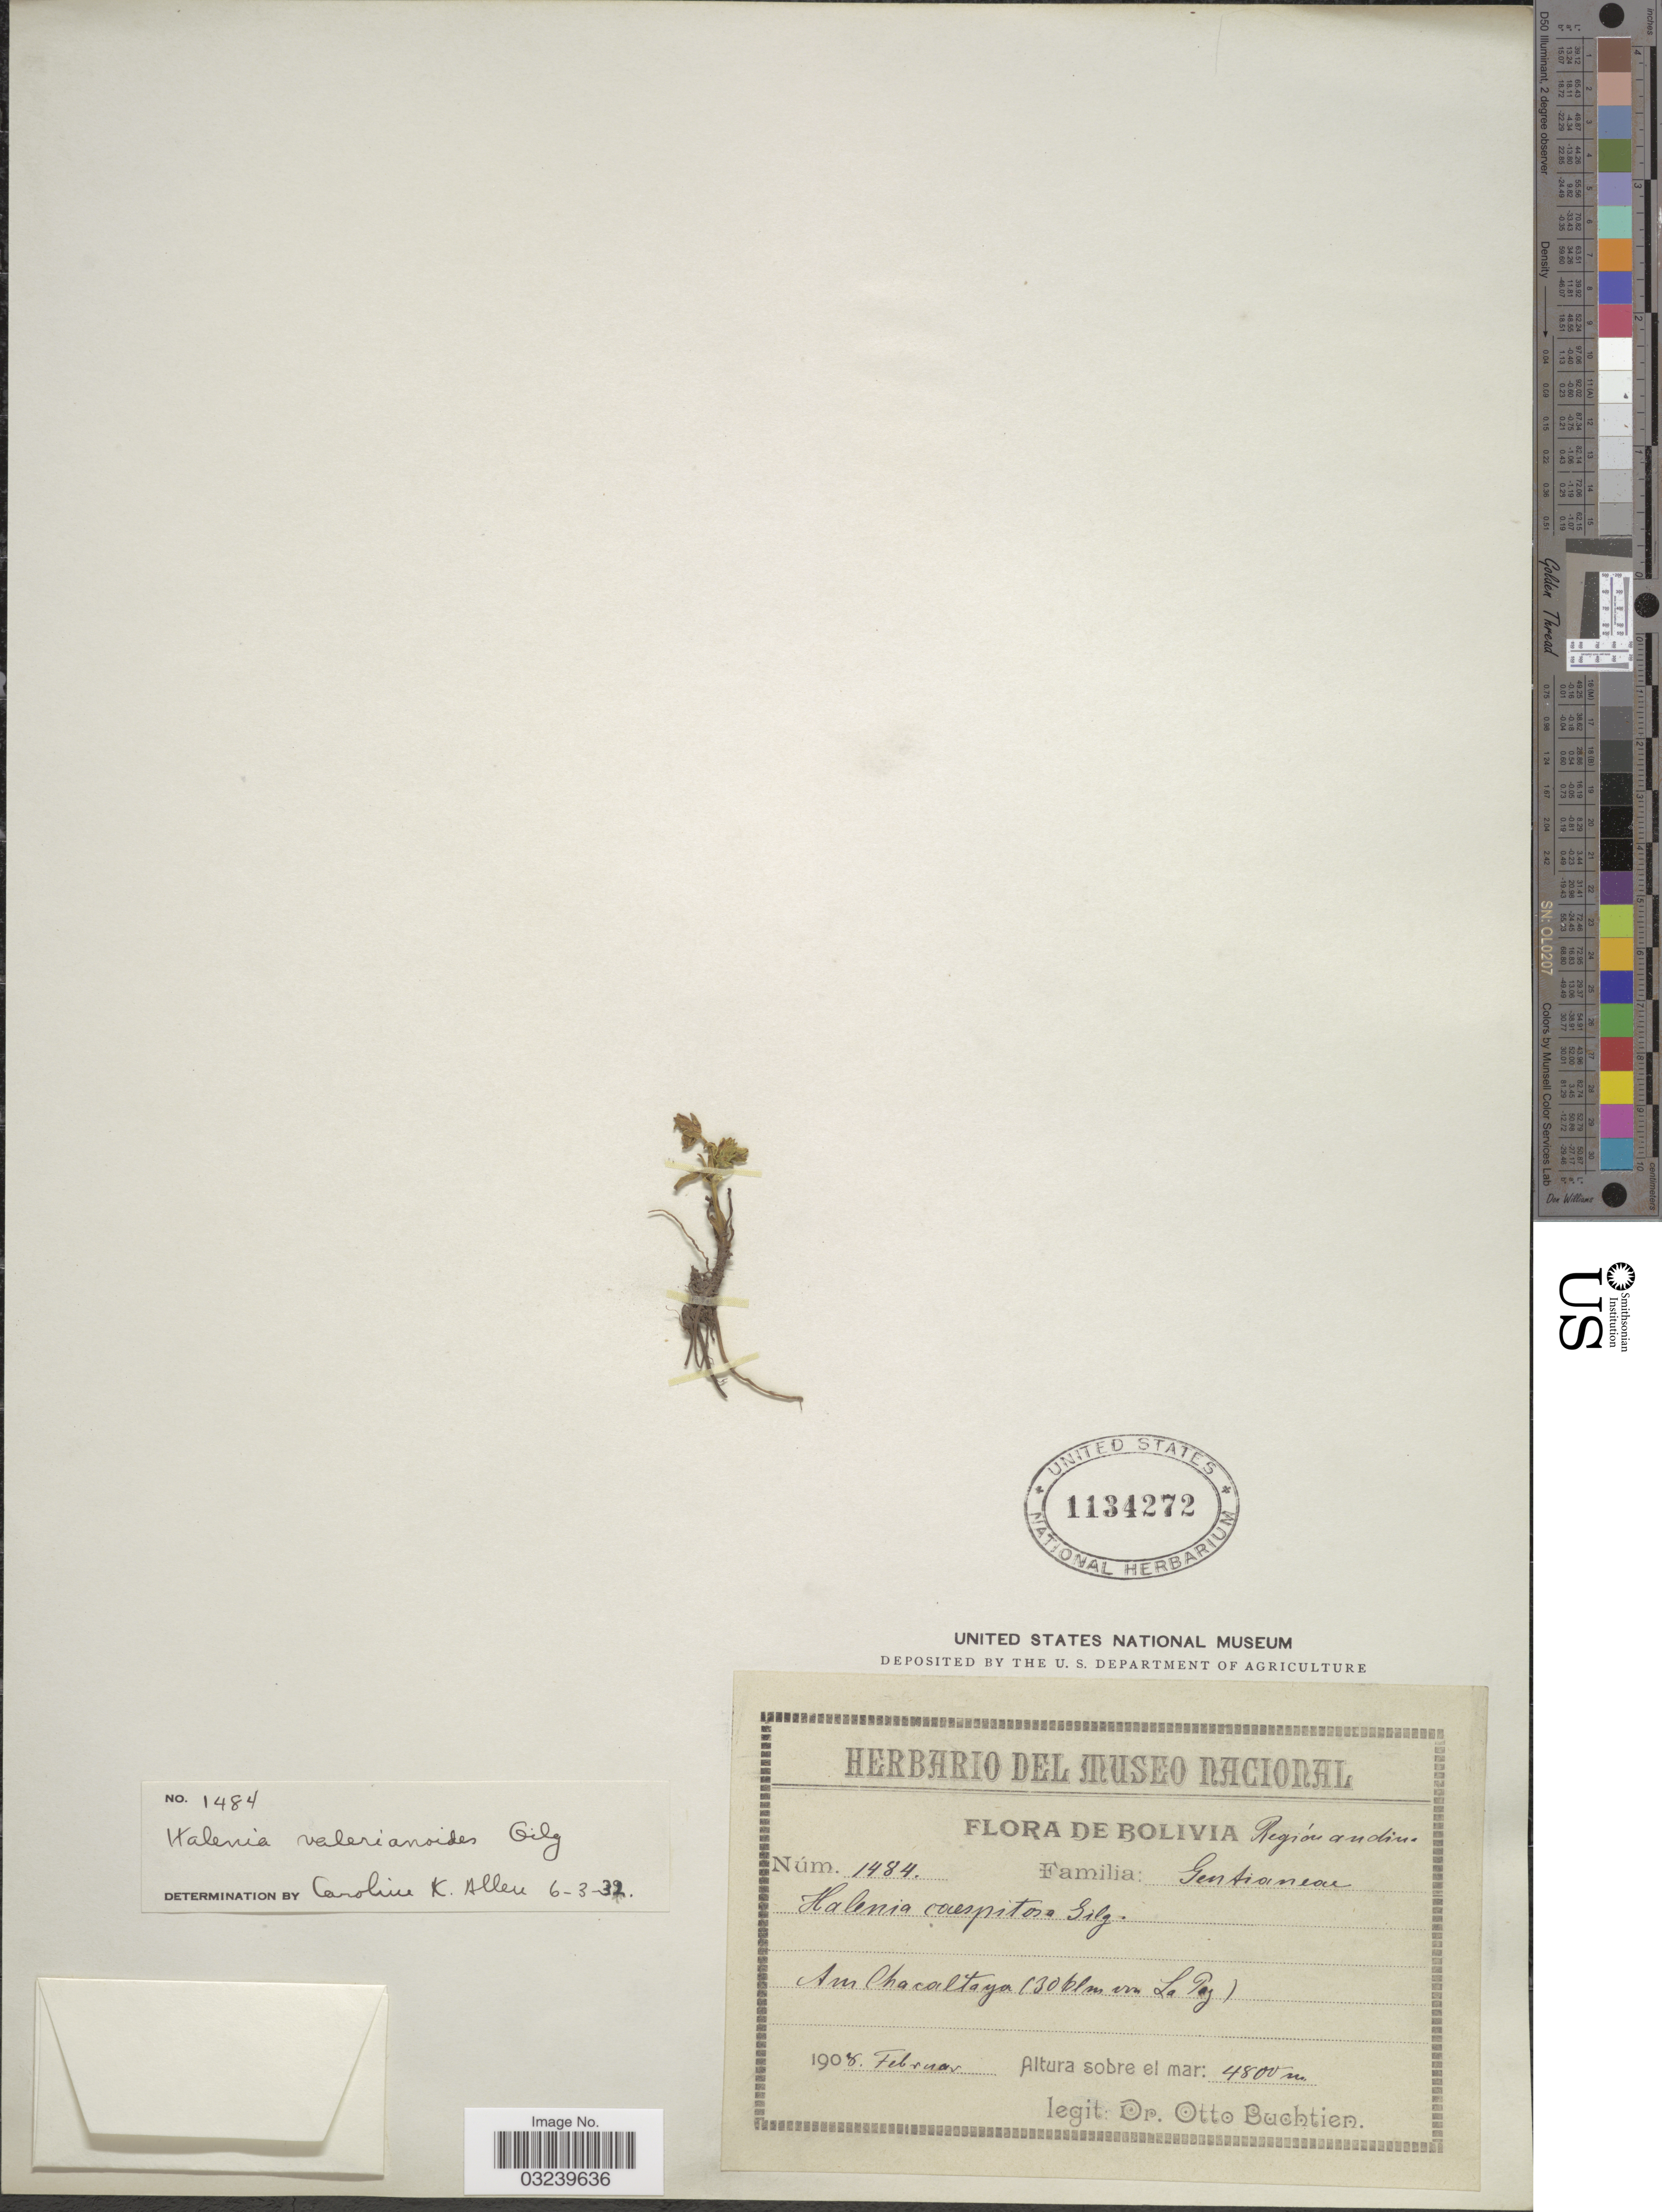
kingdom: Plantae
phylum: Tracheophyta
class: Magnoliopsida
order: Gentianales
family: Gentianaceae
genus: Halenia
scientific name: Halenia valerianoides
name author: Gilg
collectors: O. Buchtien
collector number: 1484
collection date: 1903-02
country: Bolivia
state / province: La Paz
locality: Región andina, Am Chacaltaya (30 klm von La Paz).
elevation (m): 4800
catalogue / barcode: US 1134272